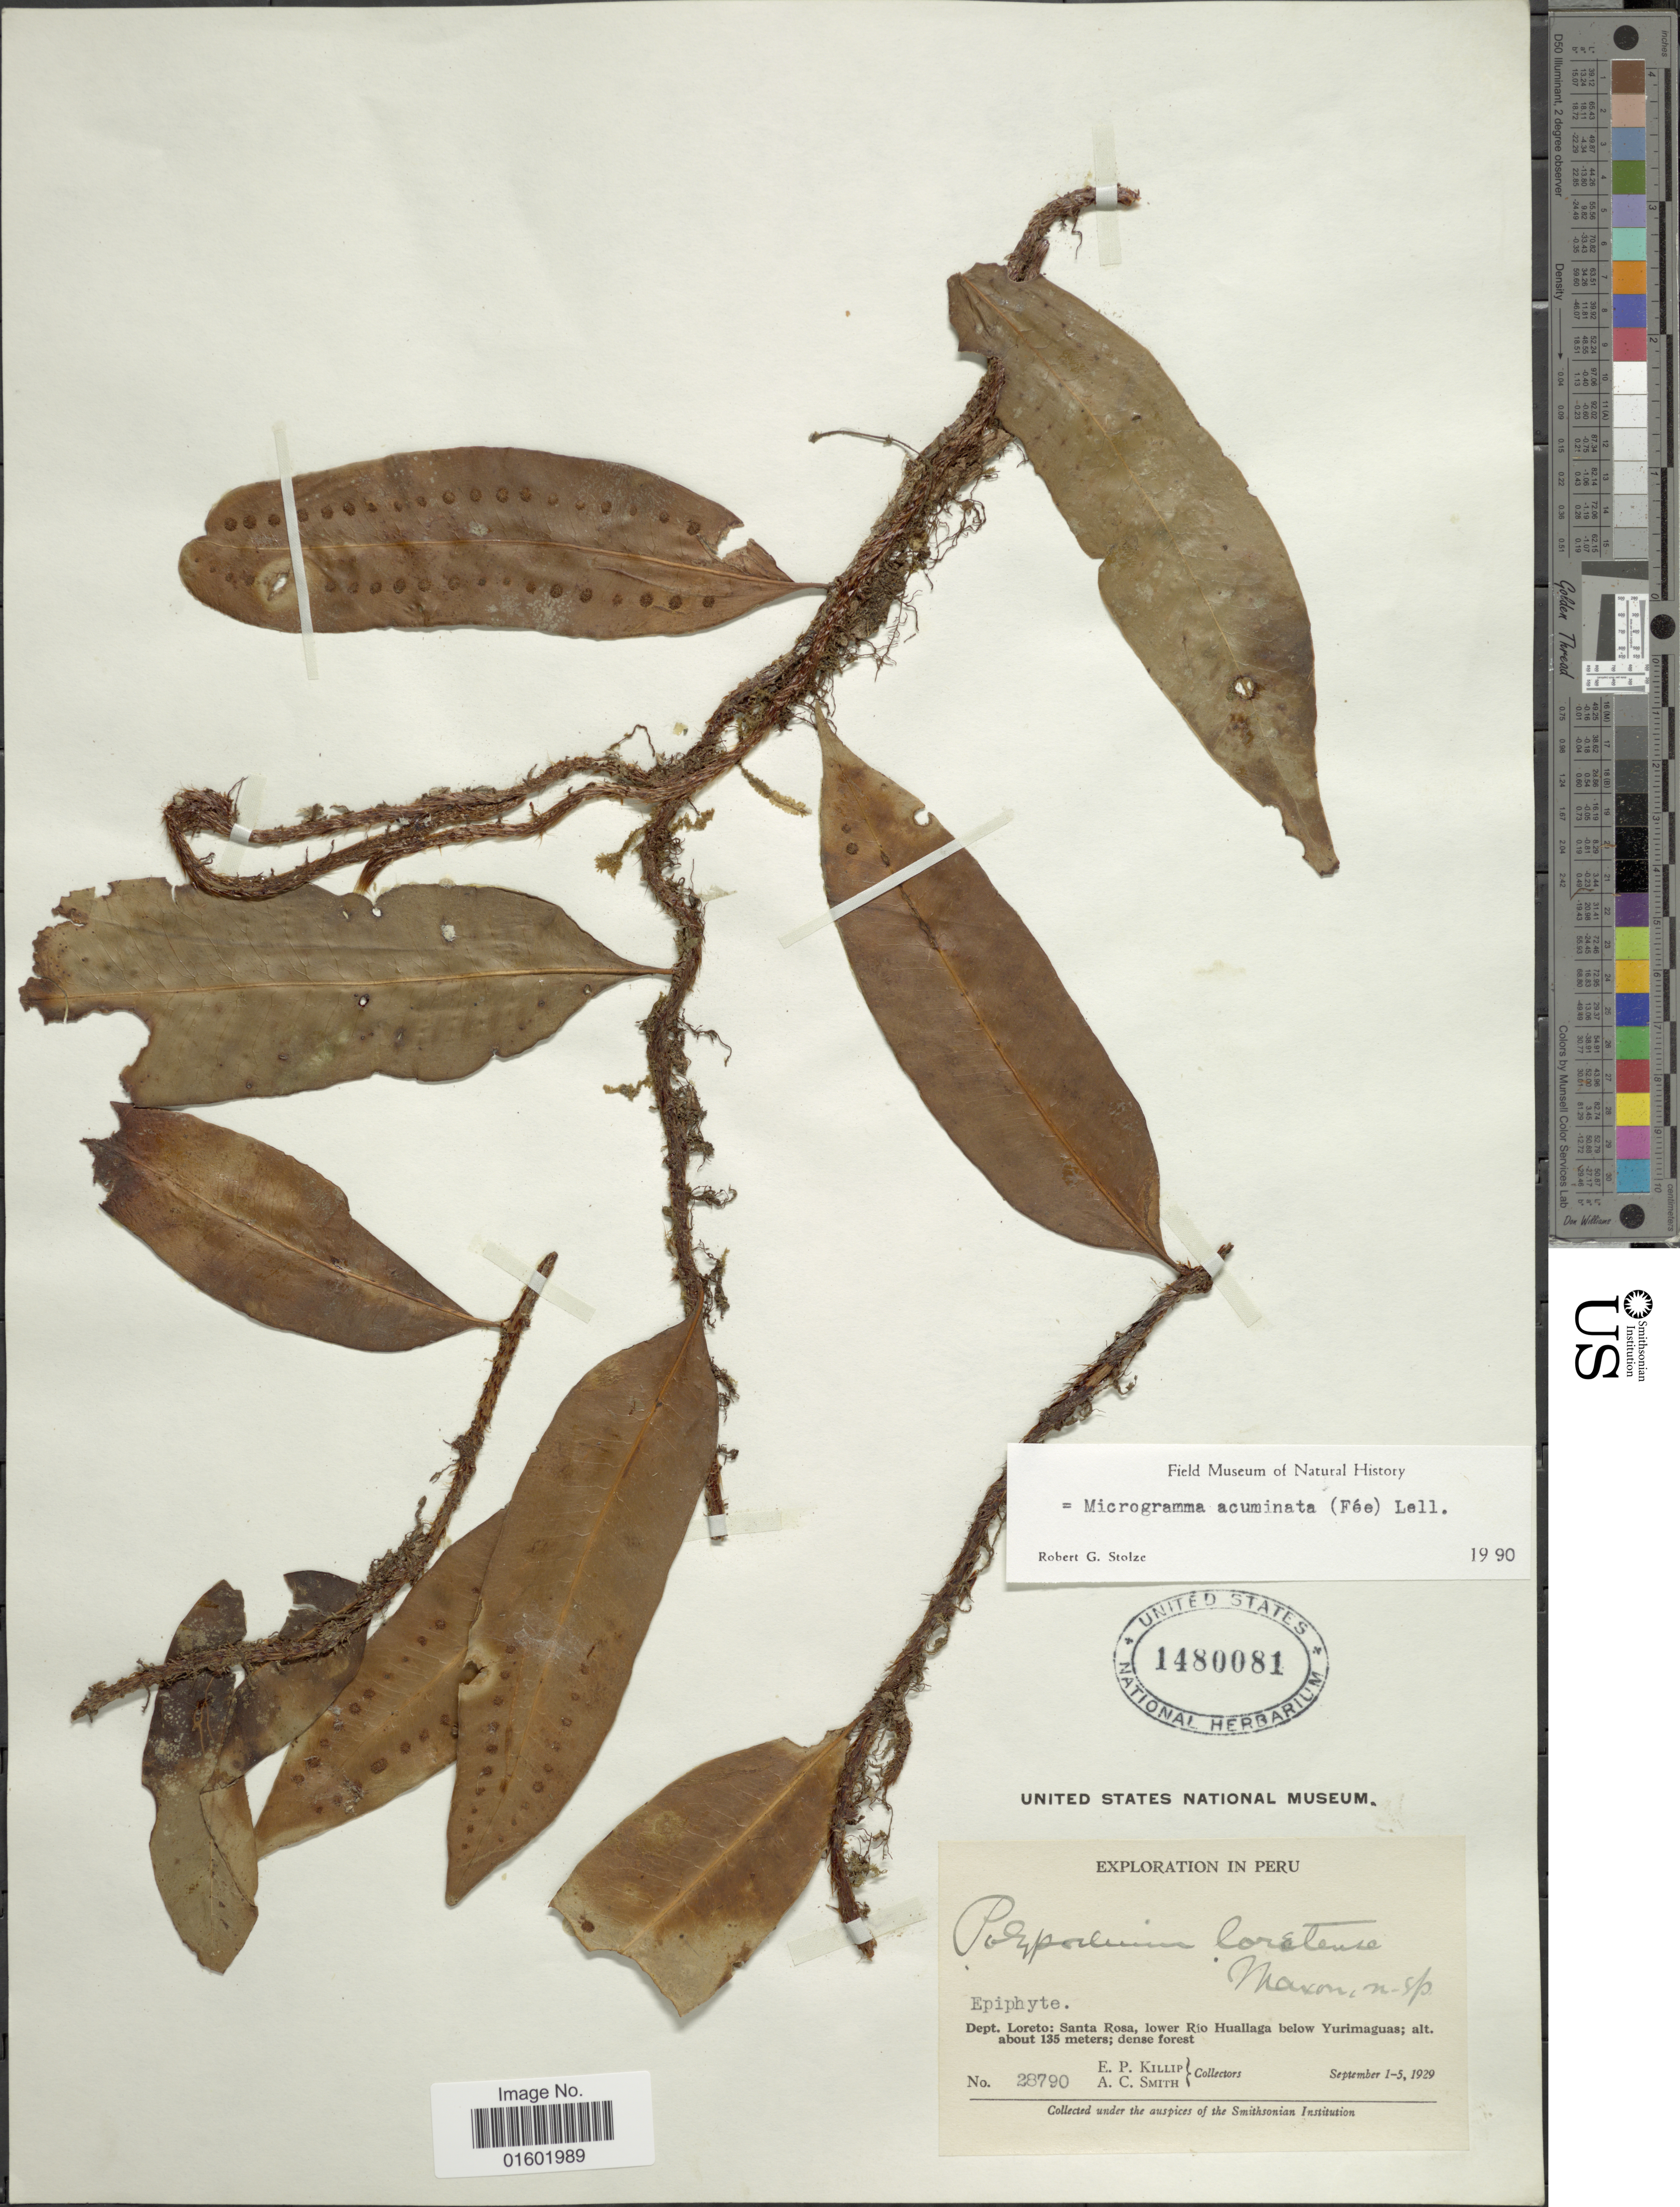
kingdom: Plantae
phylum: Tracheophyta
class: Polypodiopsida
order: Polypodiales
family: Polypodiaceae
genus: Microgramma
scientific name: Microgramma thurnii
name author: (Baker) R.M. Tryon & Stolze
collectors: E. P. Killip & A. C. Smith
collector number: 28790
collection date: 1929-09-01/1929-09-05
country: Peru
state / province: Loreto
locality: Dept. Loreto, Santa Rosa, Lower Rio Huallaga below Yurimaguas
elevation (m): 135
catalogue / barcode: US 1480081